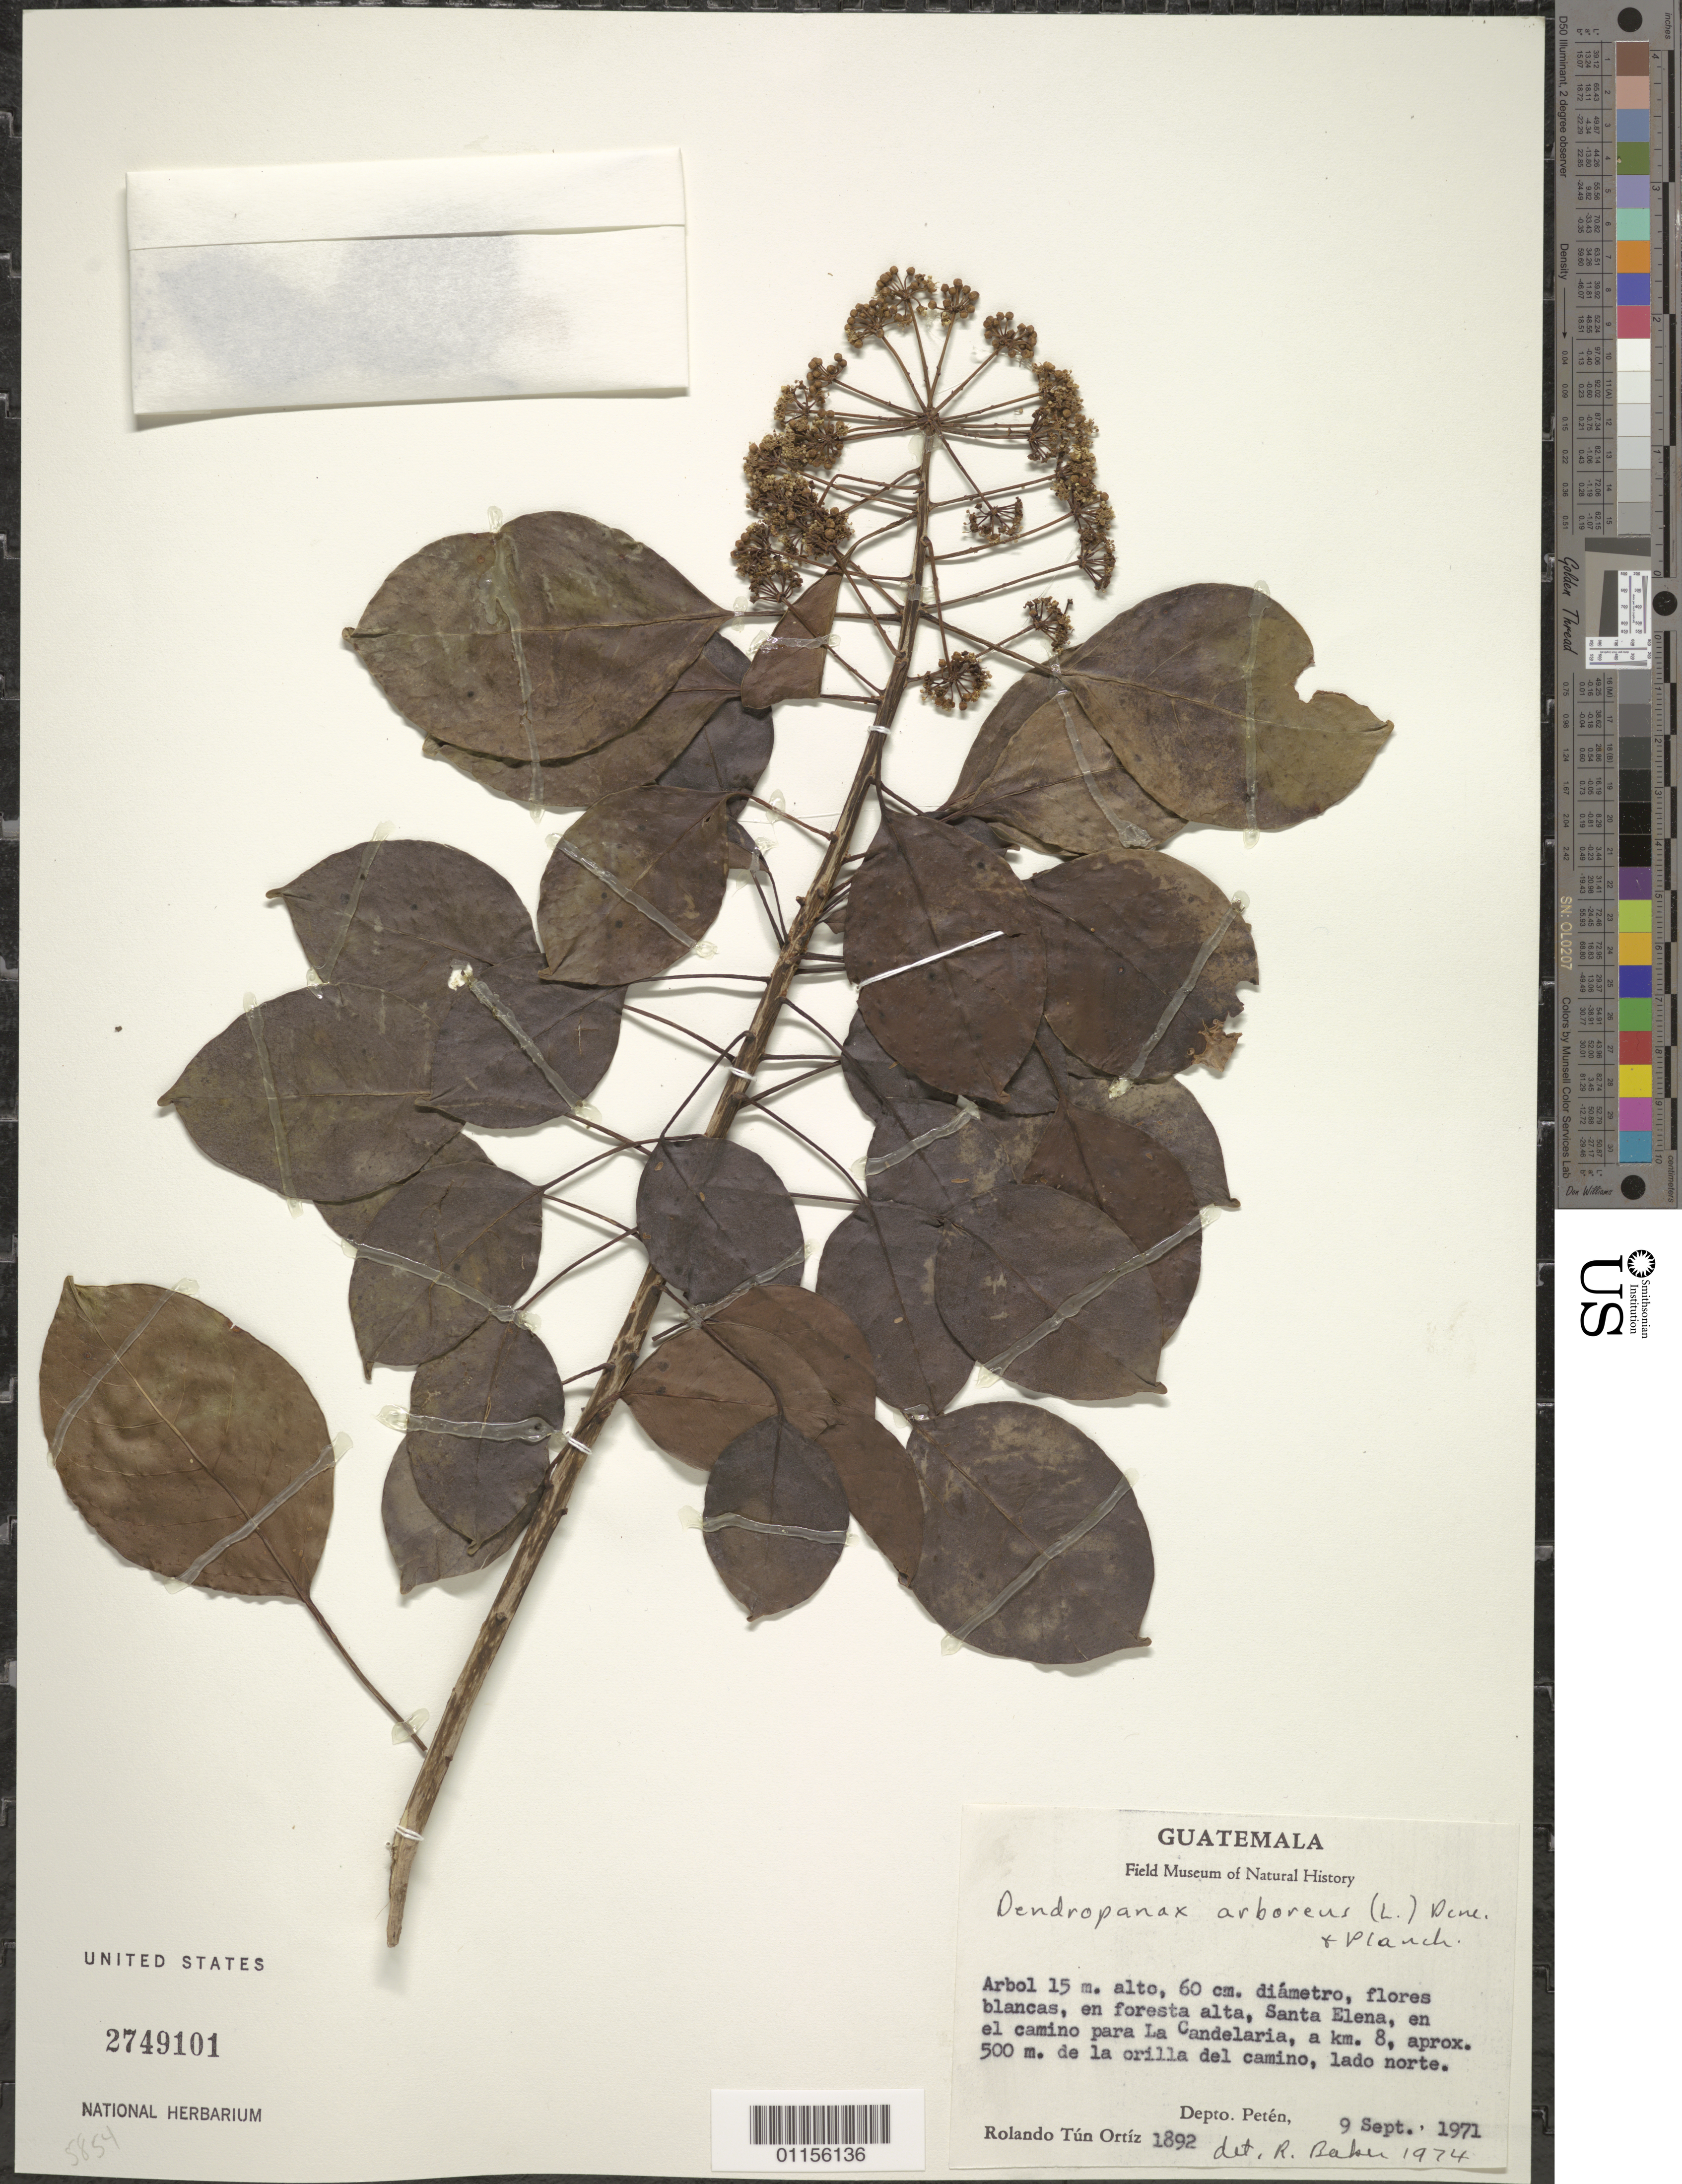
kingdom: Plantae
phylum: Tracheophyta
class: Magnoliopsida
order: Apiales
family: Araliaceae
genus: Dendropanax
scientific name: Dendropanax arboreus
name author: (L.) Decne. & Planch.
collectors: R. Tún Ortiz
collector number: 1892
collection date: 1971-09-09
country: Guatemala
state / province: El Petén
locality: Santa Elena, en el camino para La Candelaria.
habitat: Forest.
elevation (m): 500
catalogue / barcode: US 2749101